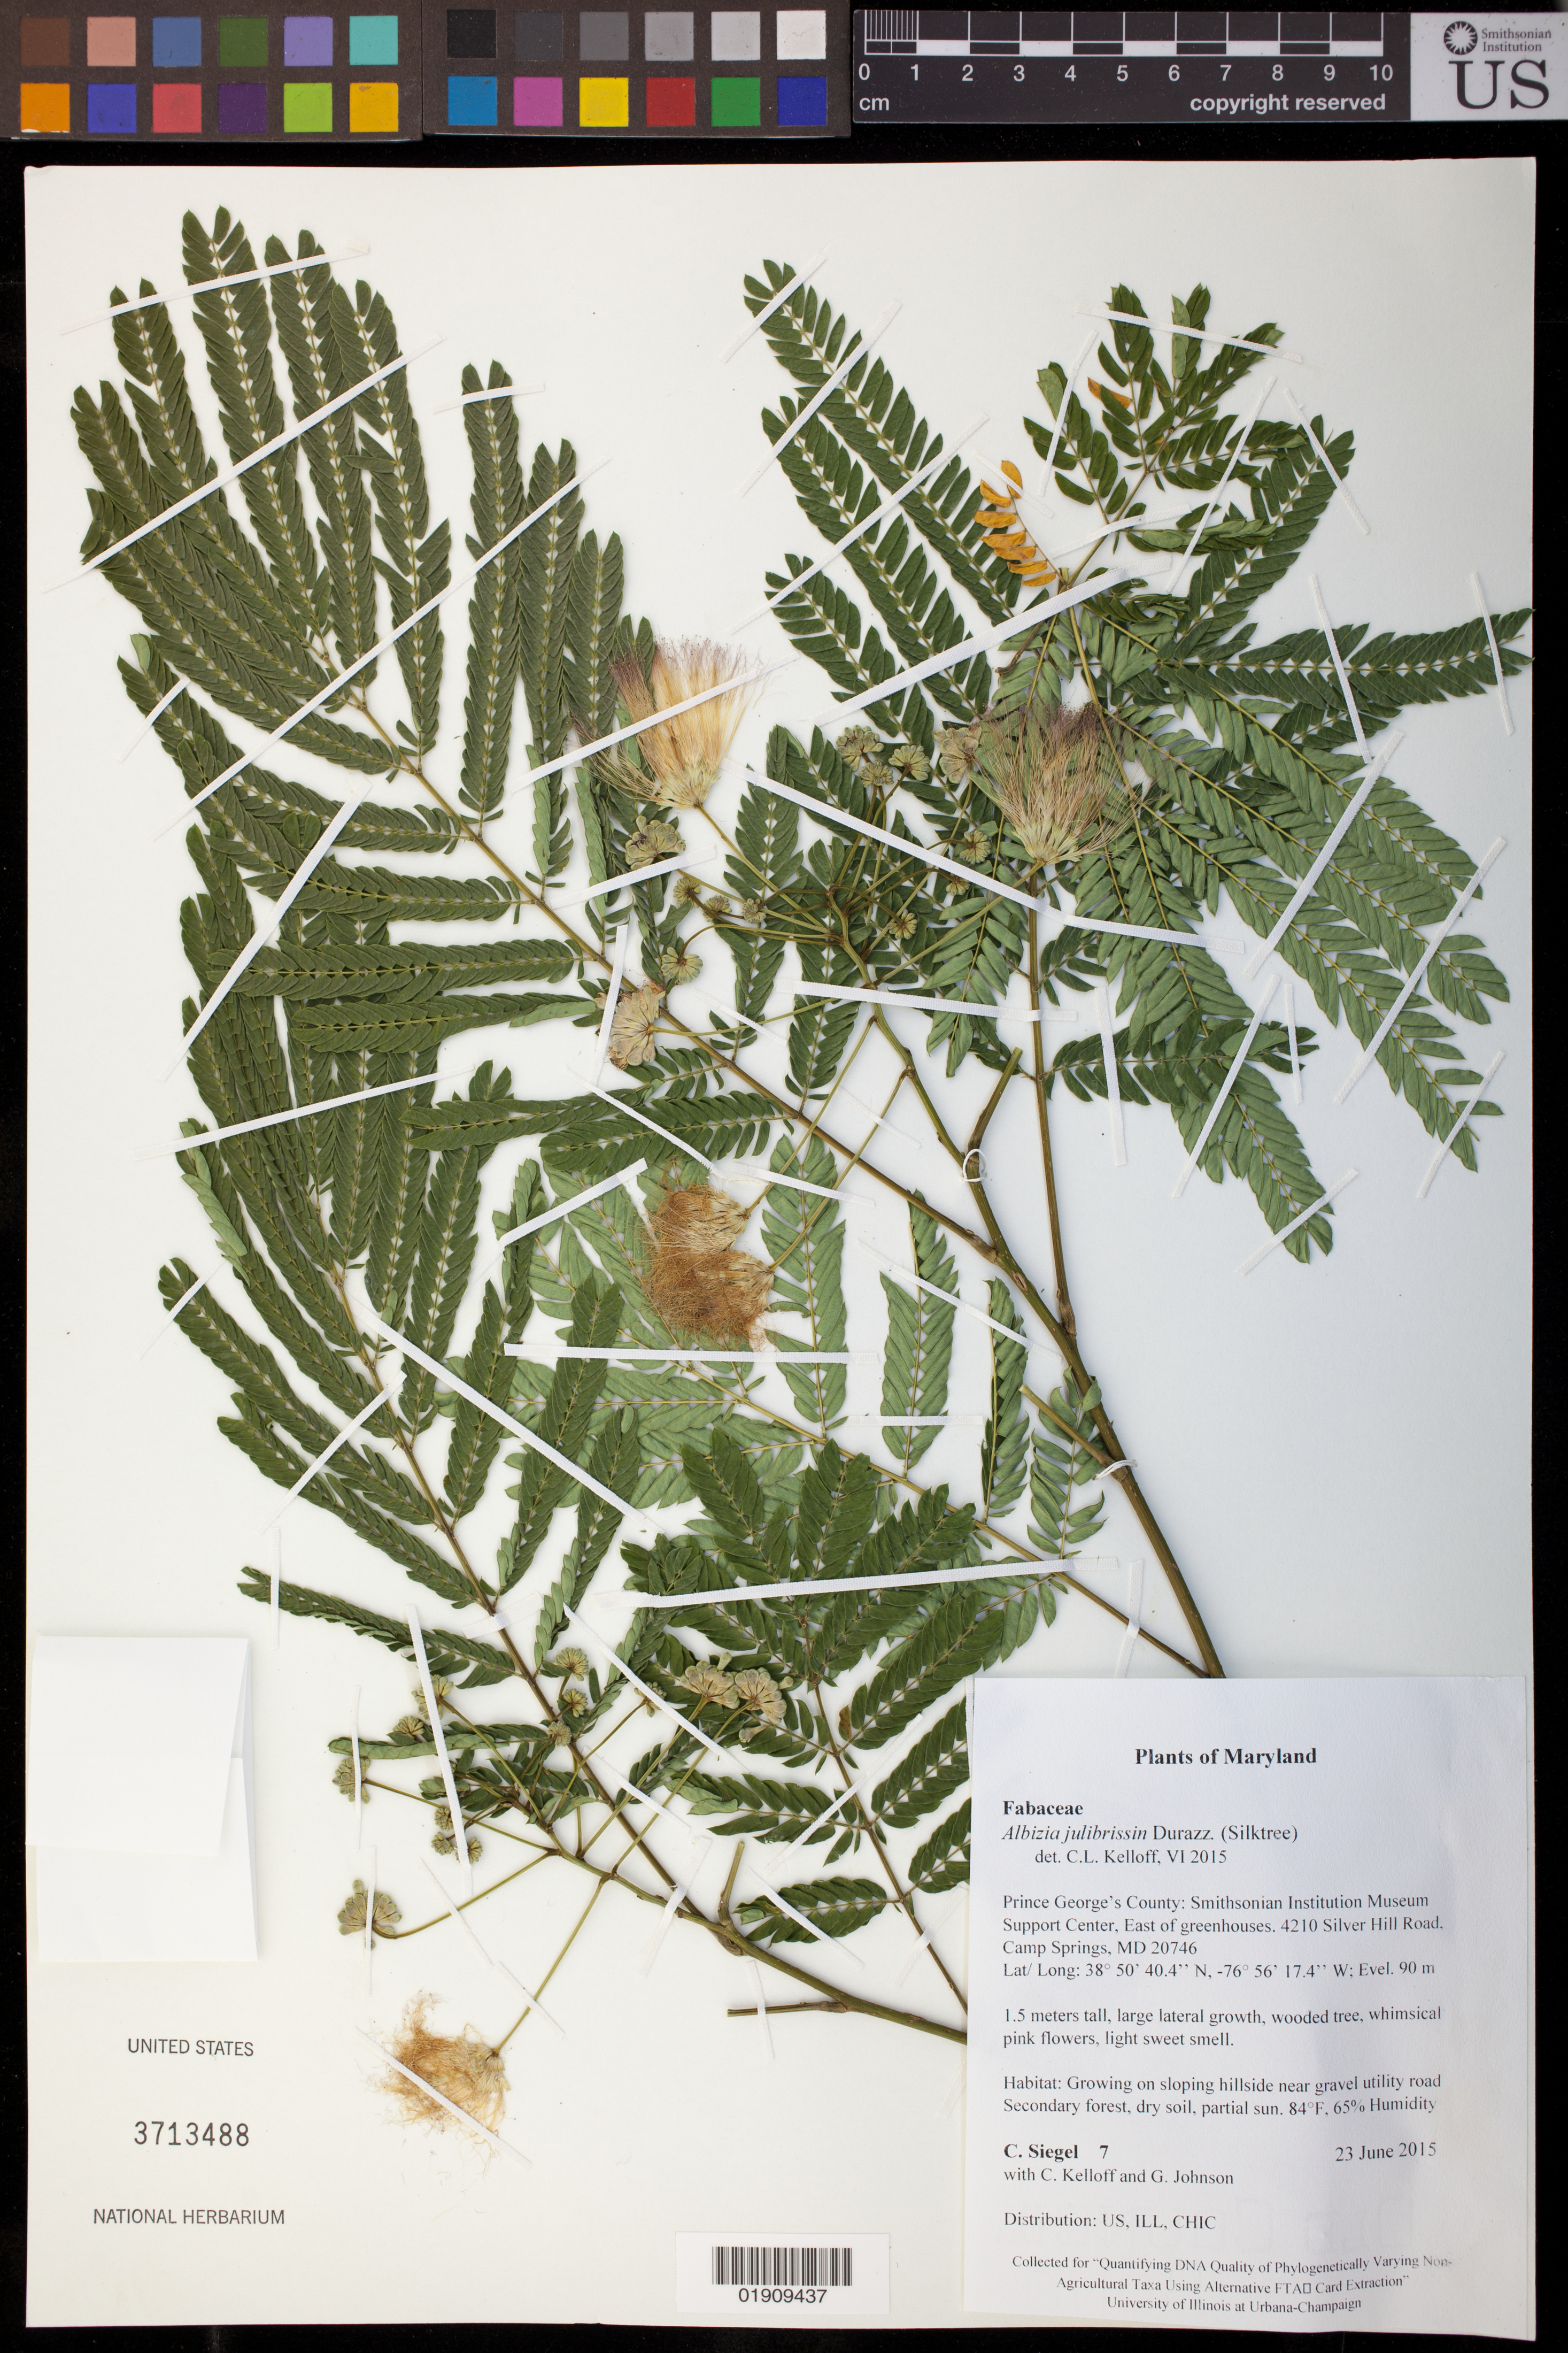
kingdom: Plantae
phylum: Tracheophyta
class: Magnoliopsida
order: Fabales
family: Fabaceae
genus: Albizia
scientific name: Albizia julibrissin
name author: Durazz.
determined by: Kelloff, Carol L., (US), Smithsonian Institution - National Museum of Natural History (UNITED STATES)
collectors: C. Siegel, C. L. Kelloff & G. Johnson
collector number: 7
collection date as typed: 23 June 2015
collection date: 2015-06-23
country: United States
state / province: Maryland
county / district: Prince George's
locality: Smithsonian Institution Museum Support Center, 4210 Silver Hill Road, Camp Springs, MD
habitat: Growing on sloping hillside near gravel utility road. Secondary forest, dry soil, partial sun. 84 degrees F; 65% humidity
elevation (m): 90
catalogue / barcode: US 3713488